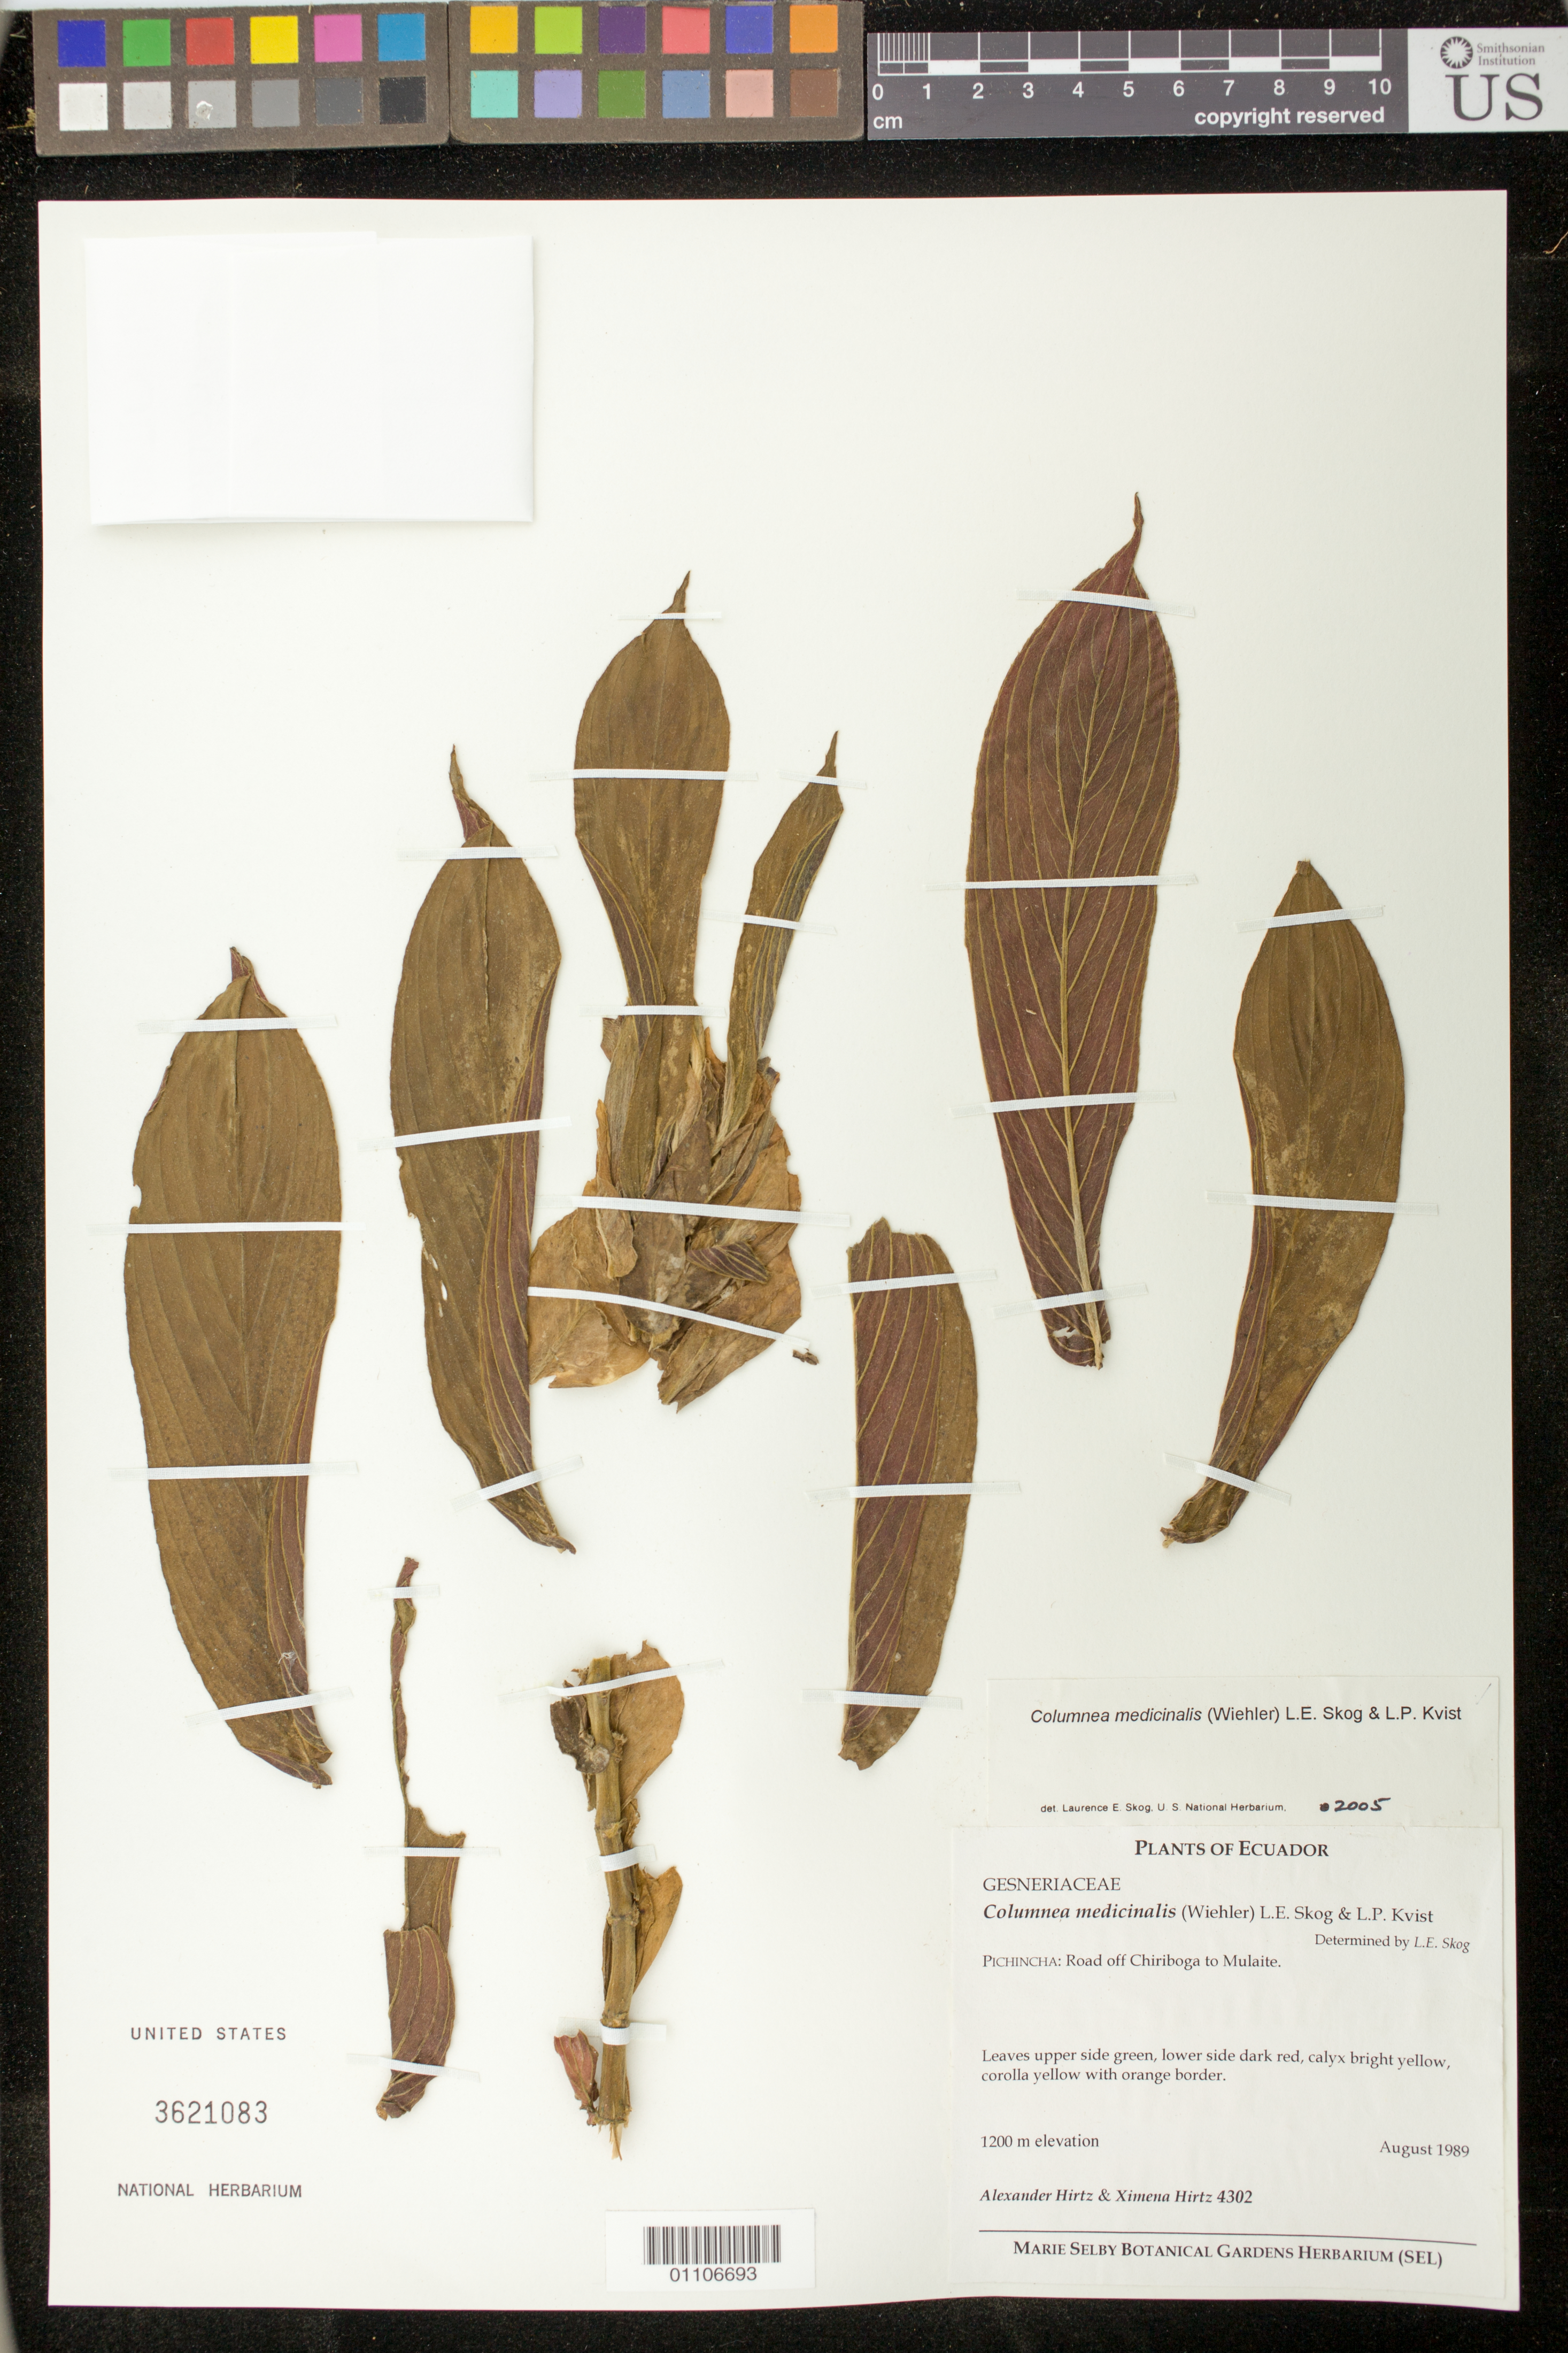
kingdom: Plantae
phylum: Tracheophyta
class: Magnoliopsida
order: Lamiales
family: Gesneriaceae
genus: Columnea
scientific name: Columnea medicinalis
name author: (Wiehler) L.E. Skog & L.P. Kvist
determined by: Skog, Laurence E.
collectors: A. Hirtz & X. Hirtz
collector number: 4302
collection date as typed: Aug 1989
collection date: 1989-08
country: Ecuador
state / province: Pichincha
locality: Road off Chiriboga to Mulaite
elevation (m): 1200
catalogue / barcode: US 3621083